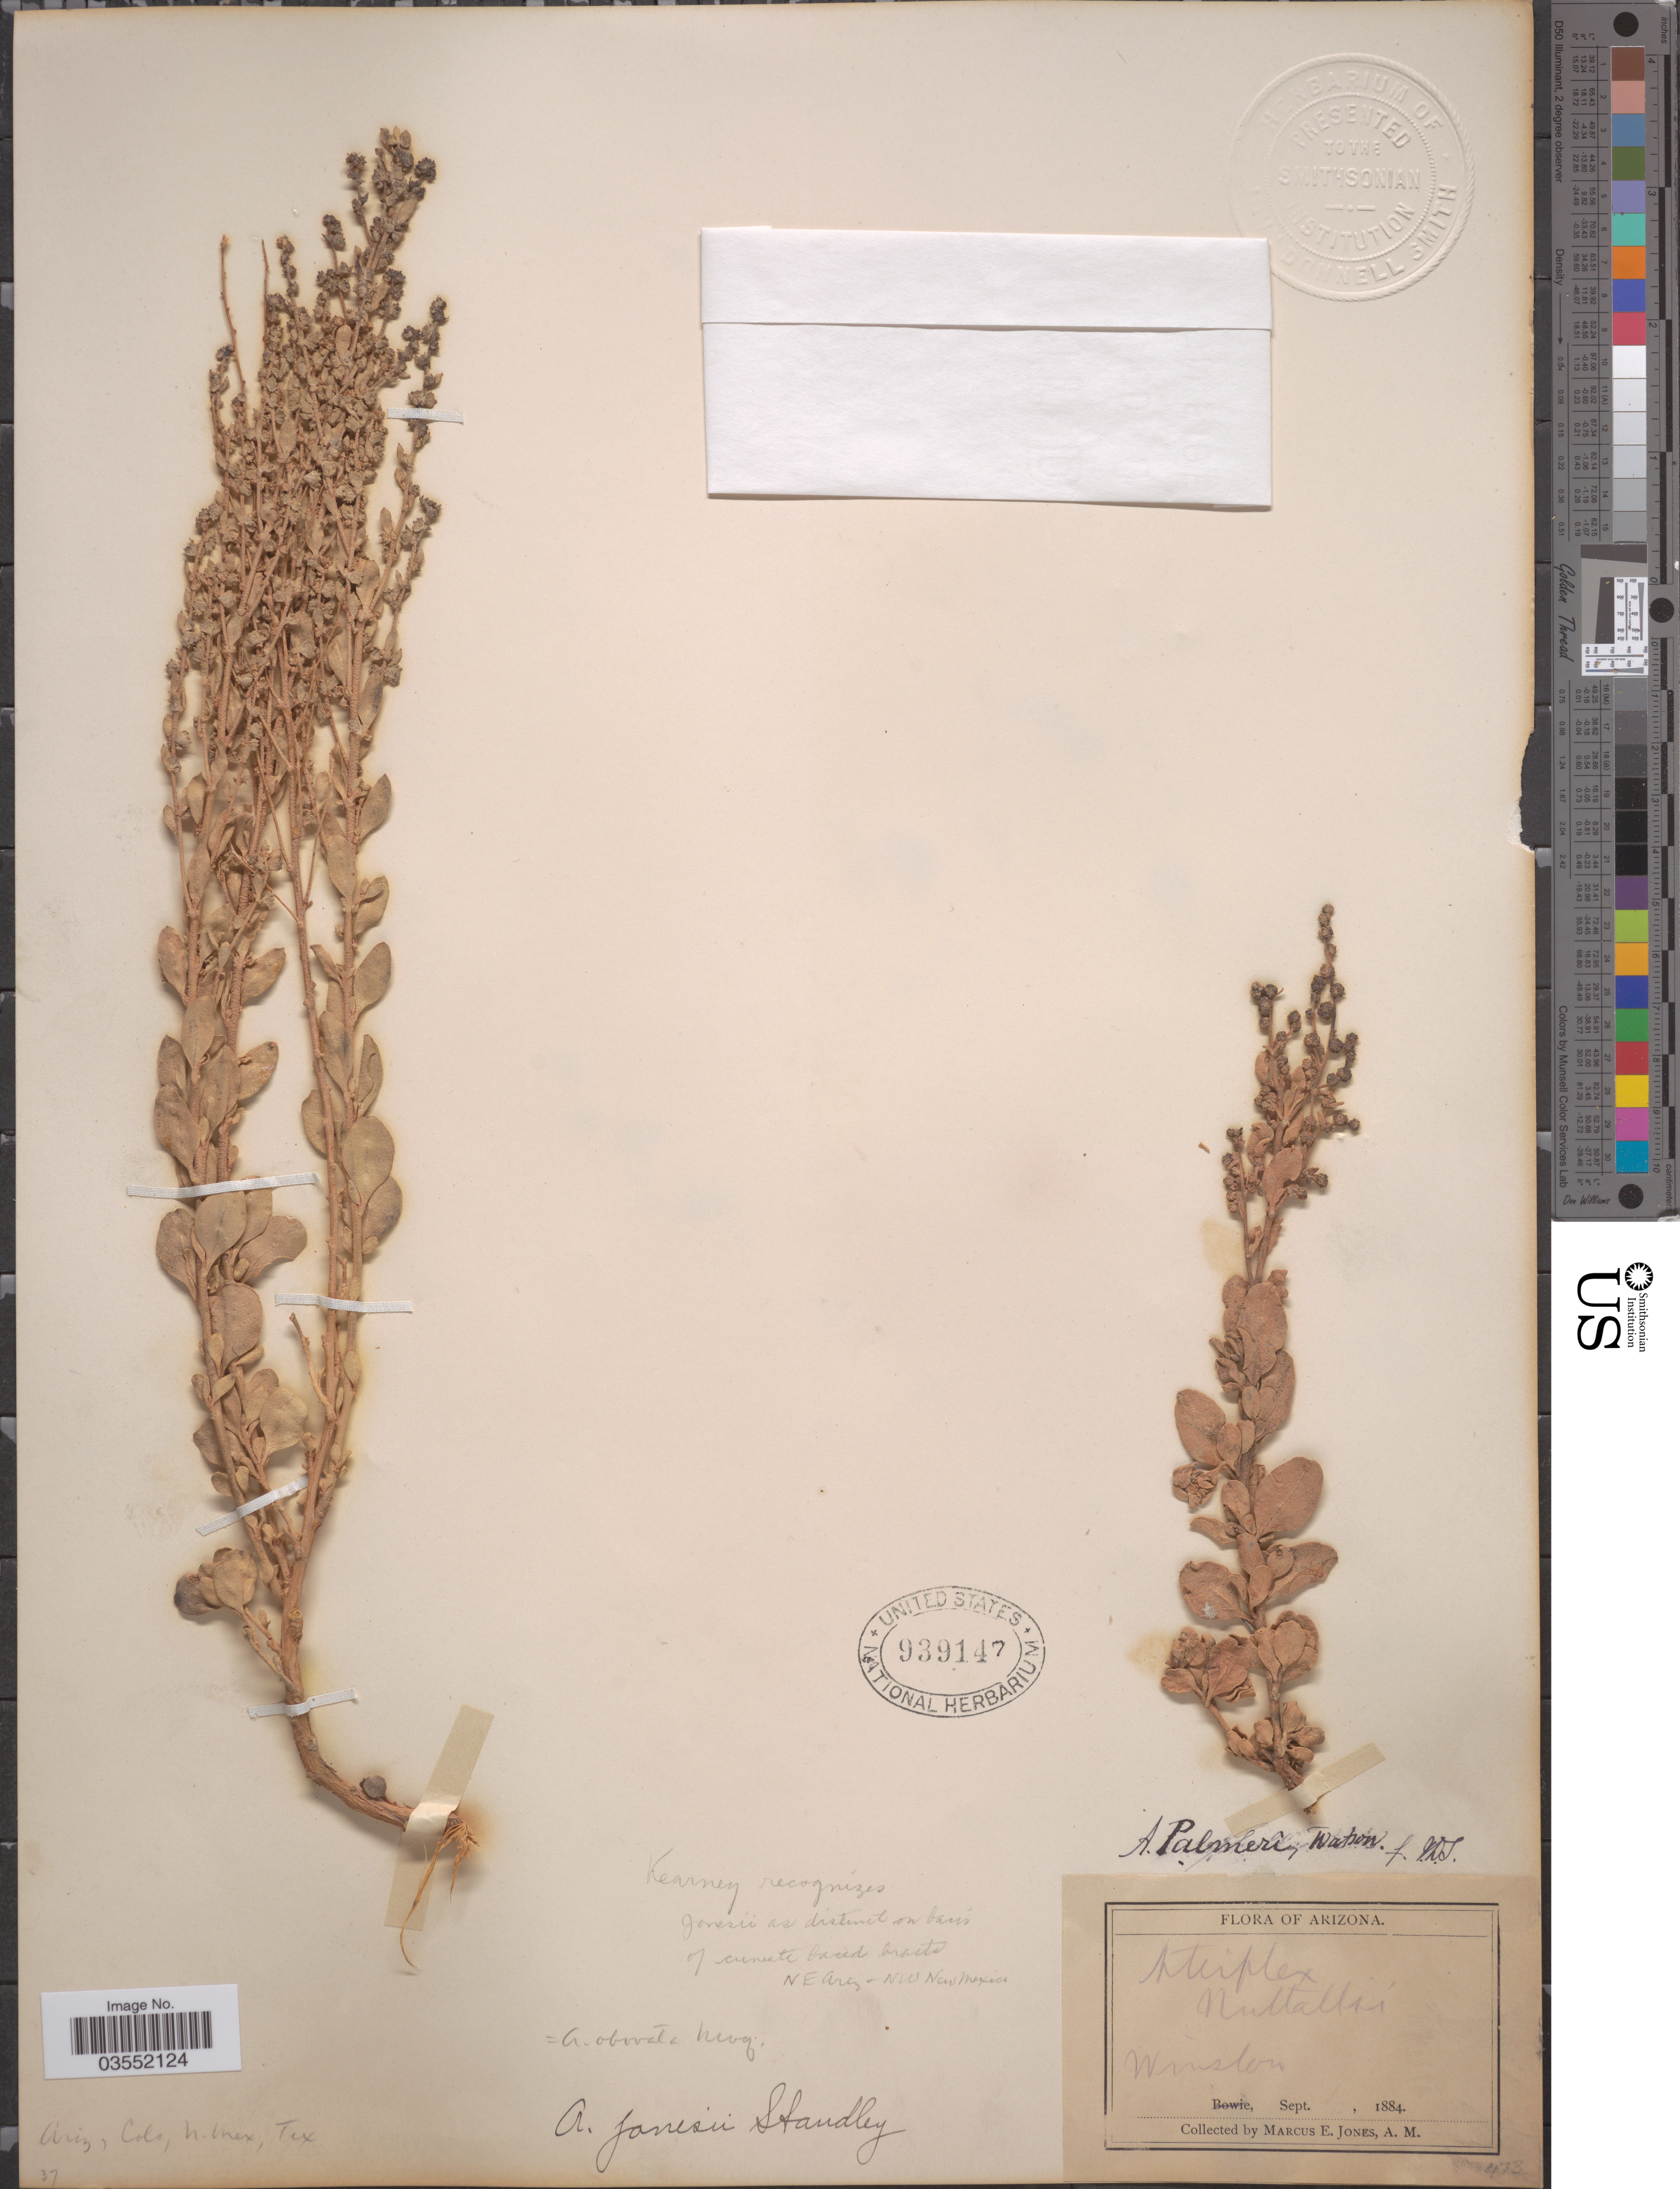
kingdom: Plantae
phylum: Tracheophyta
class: Magnoliopsida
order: Caryophyllales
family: Amaranthaceae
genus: Atriplex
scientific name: Atriplex jonesii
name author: Standl.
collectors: M. E. Jones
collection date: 1884-09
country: United States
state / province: Arizona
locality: Winslow.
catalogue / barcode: US 939147